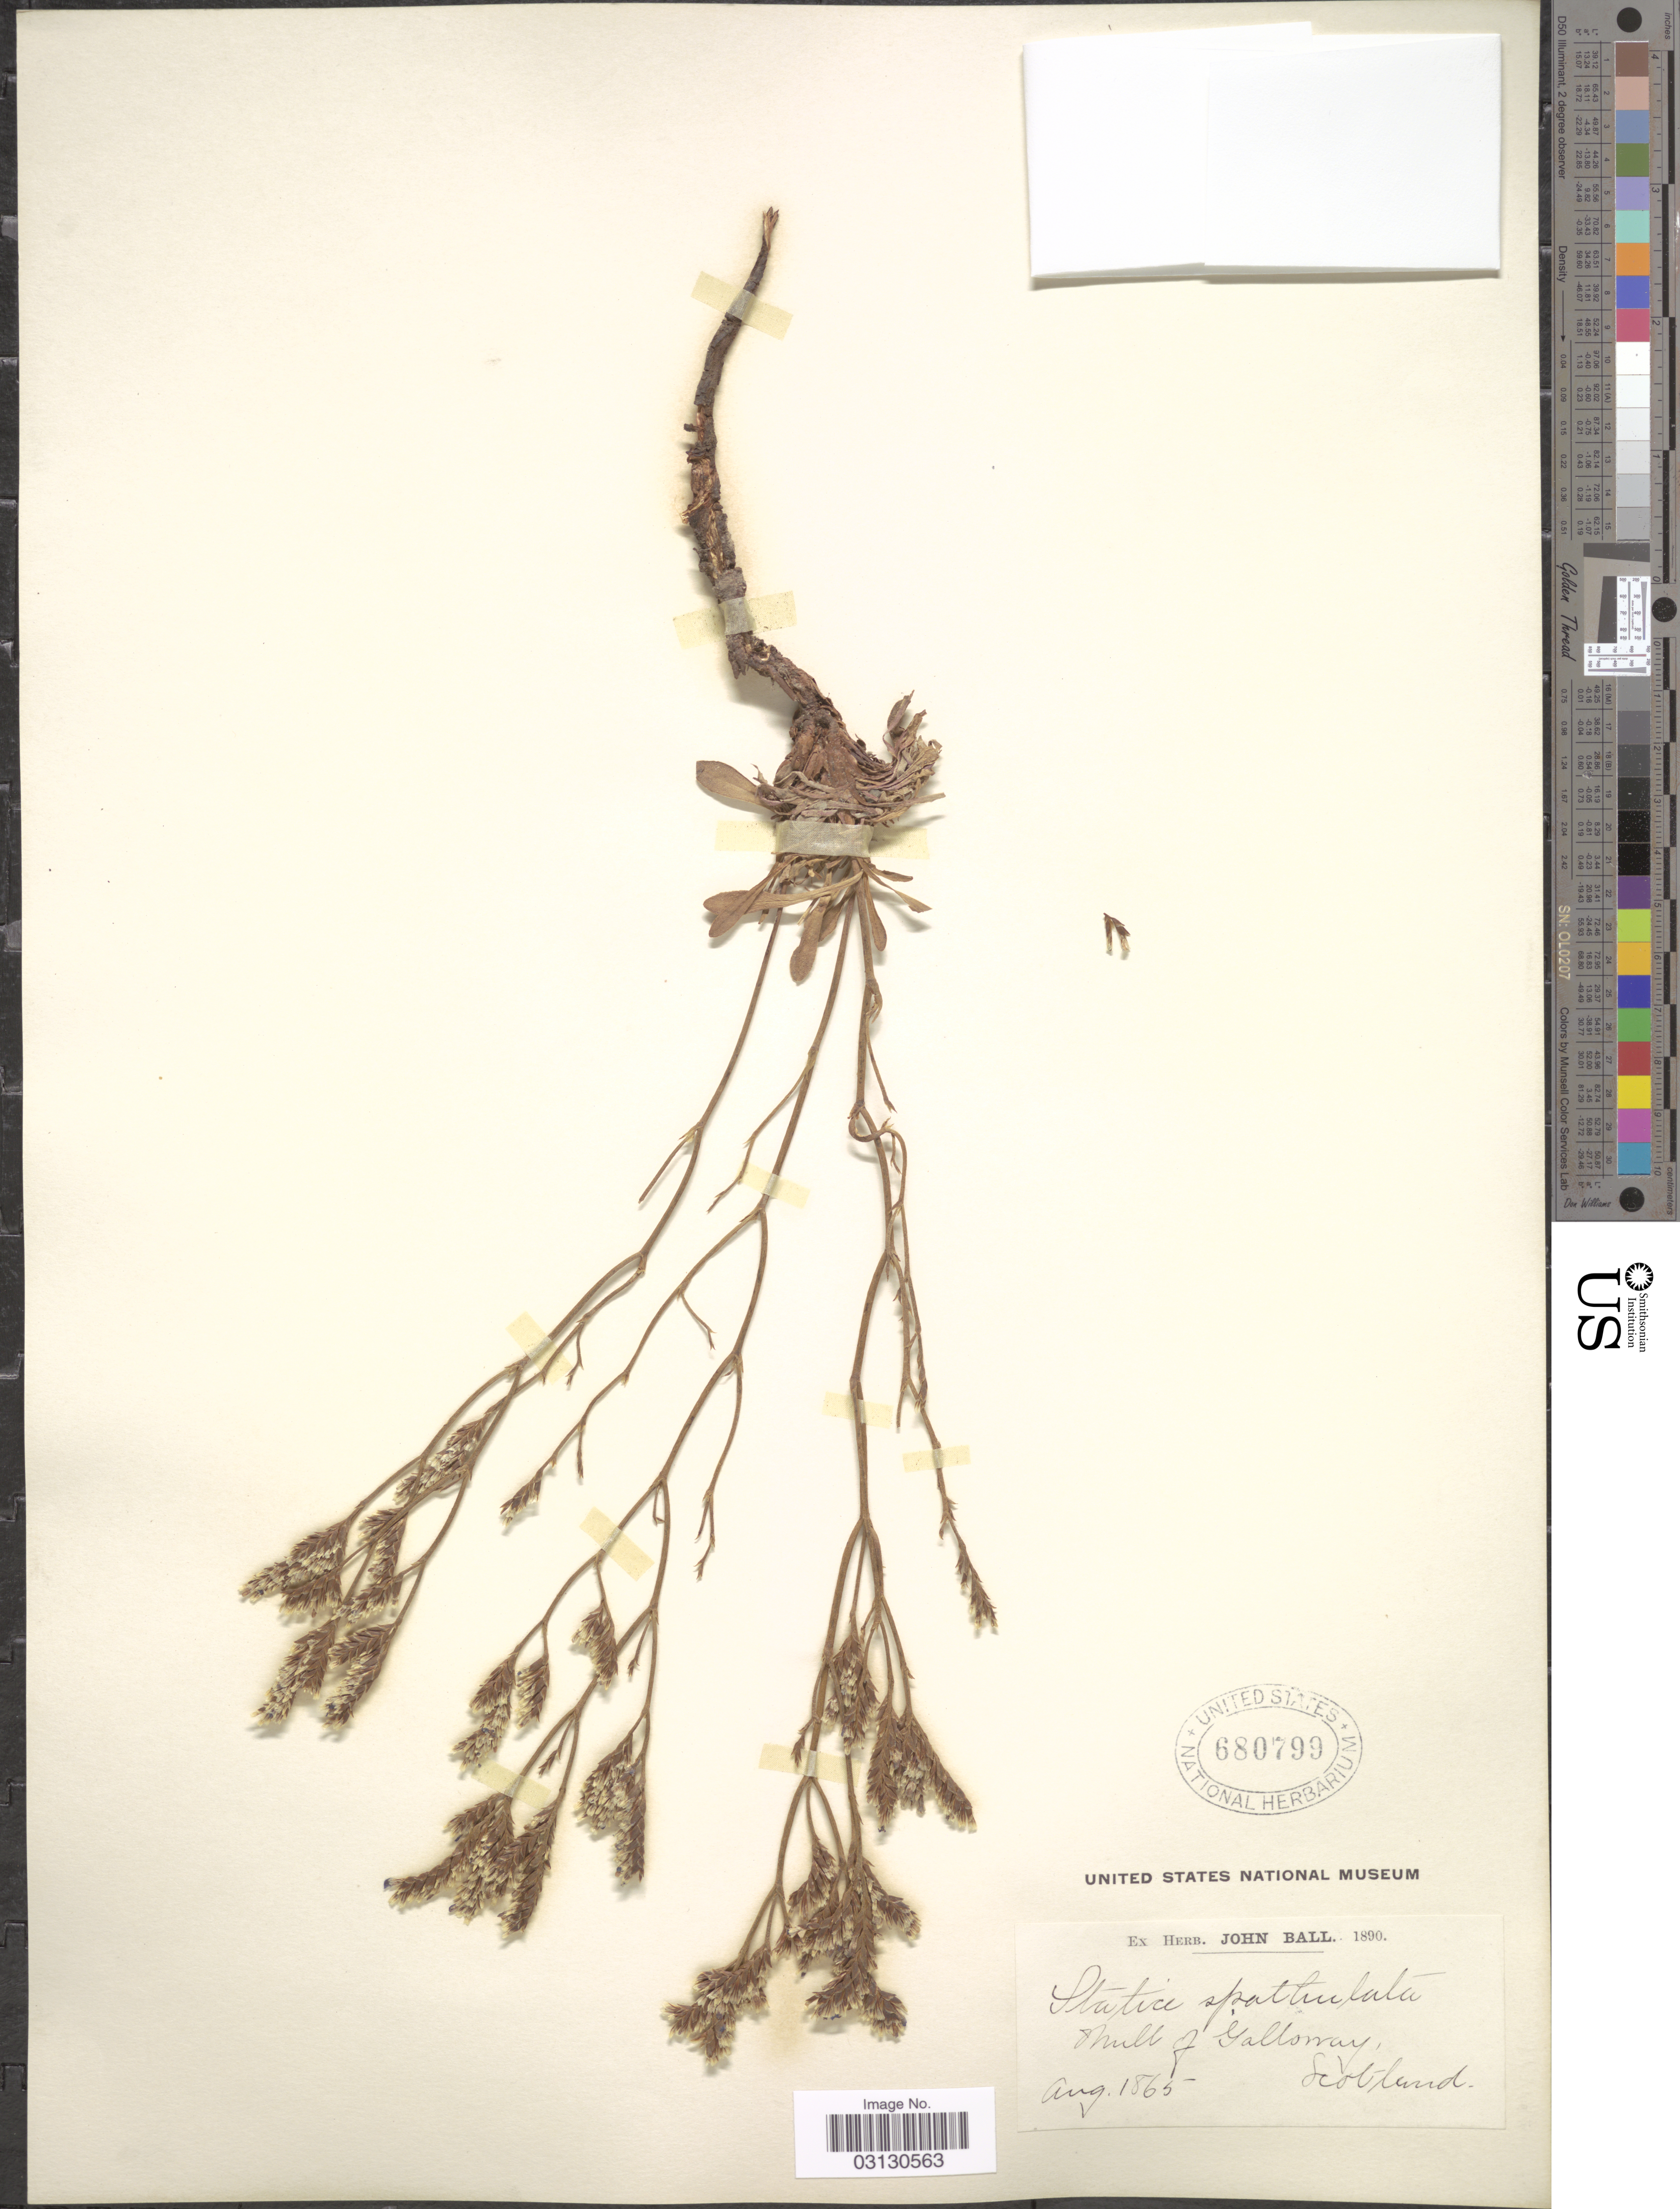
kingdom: Plantae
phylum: Tracheophyta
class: Magnoliopsida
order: Caryophyllales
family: Plumbaginaceae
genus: Limonium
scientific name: Limonium spathulatum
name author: (Desf.) Kuntze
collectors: ex herb. John Ball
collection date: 1865-08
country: United Kingdom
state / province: Scotland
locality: Mull of Galloway.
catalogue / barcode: US 680799